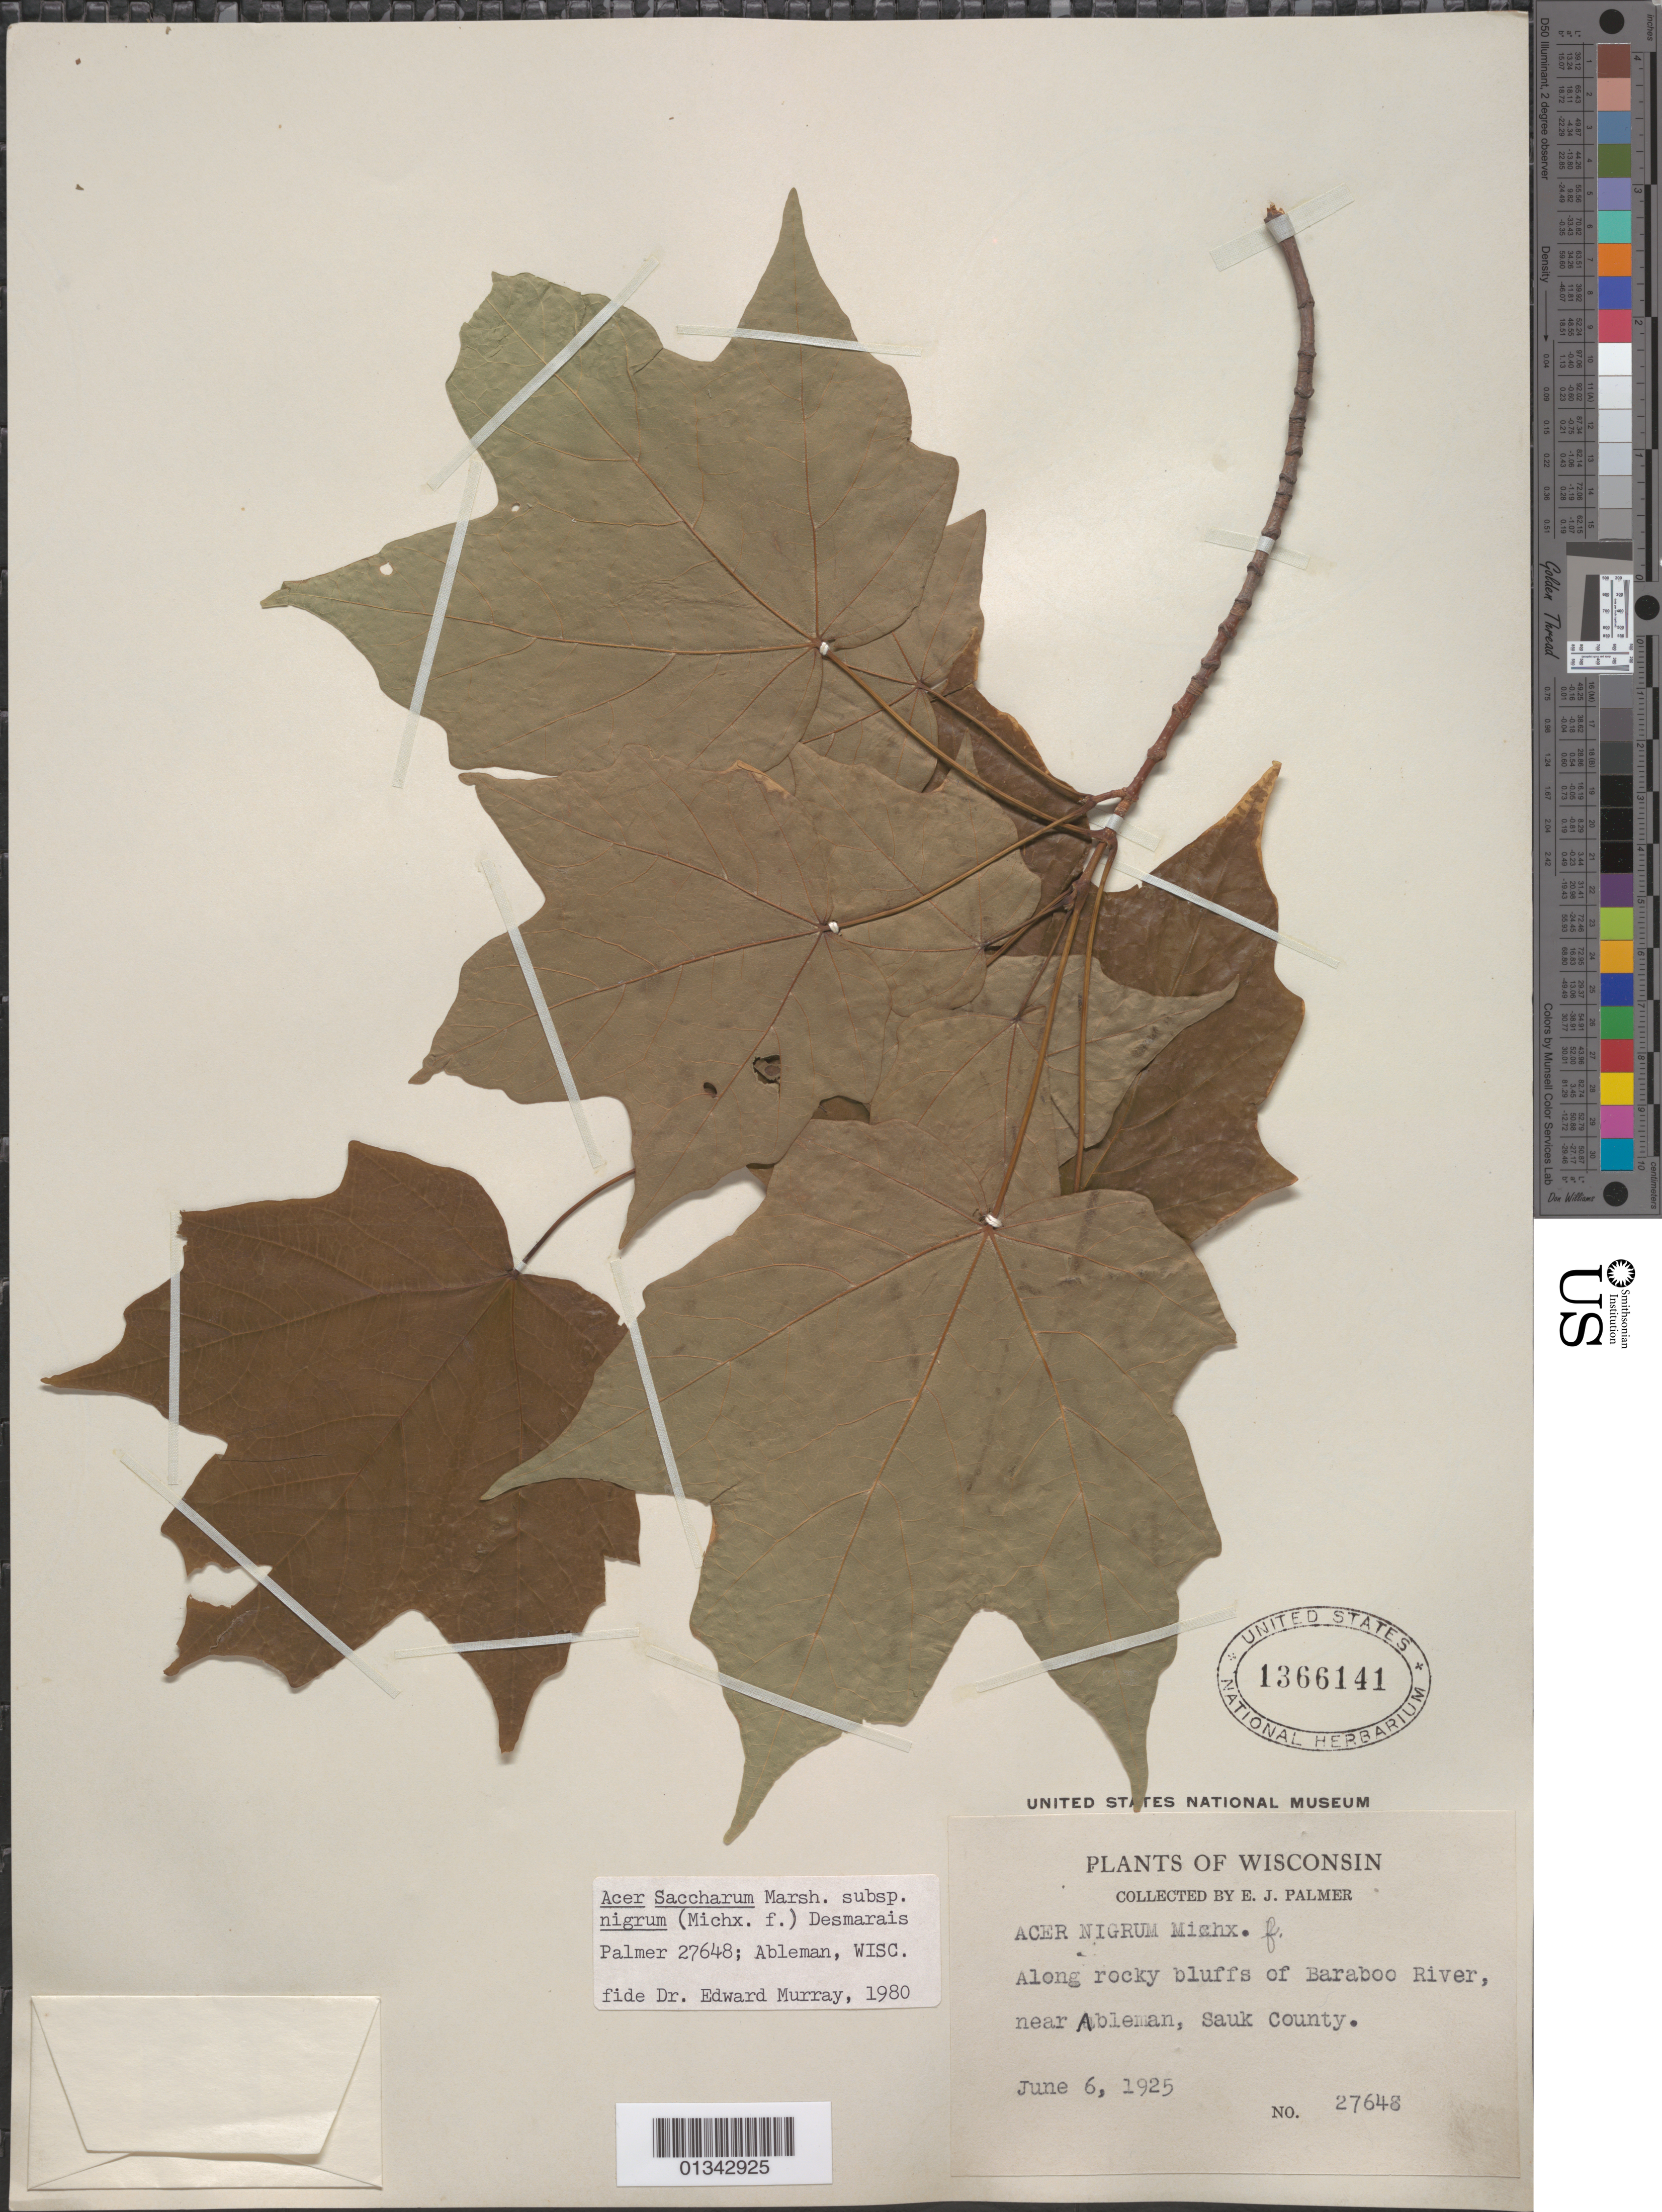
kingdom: Plantae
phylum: Tracheophyta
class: Magnoliopsida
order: Sapindales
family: Sapindaceae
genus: Acer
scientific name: Acer saccharum subsp. nigrum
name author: (F. Michx.) Desmarais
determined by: Murray, Edward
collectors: E. J. Palmer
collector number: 27648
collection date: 1925-06-06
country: United States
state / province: Wisconsin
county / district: Sauk County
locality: Sauk County, Baraboo River near Ableman [Rock Springs]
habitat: Along rocky bluffs of river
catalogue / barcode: US 1366141